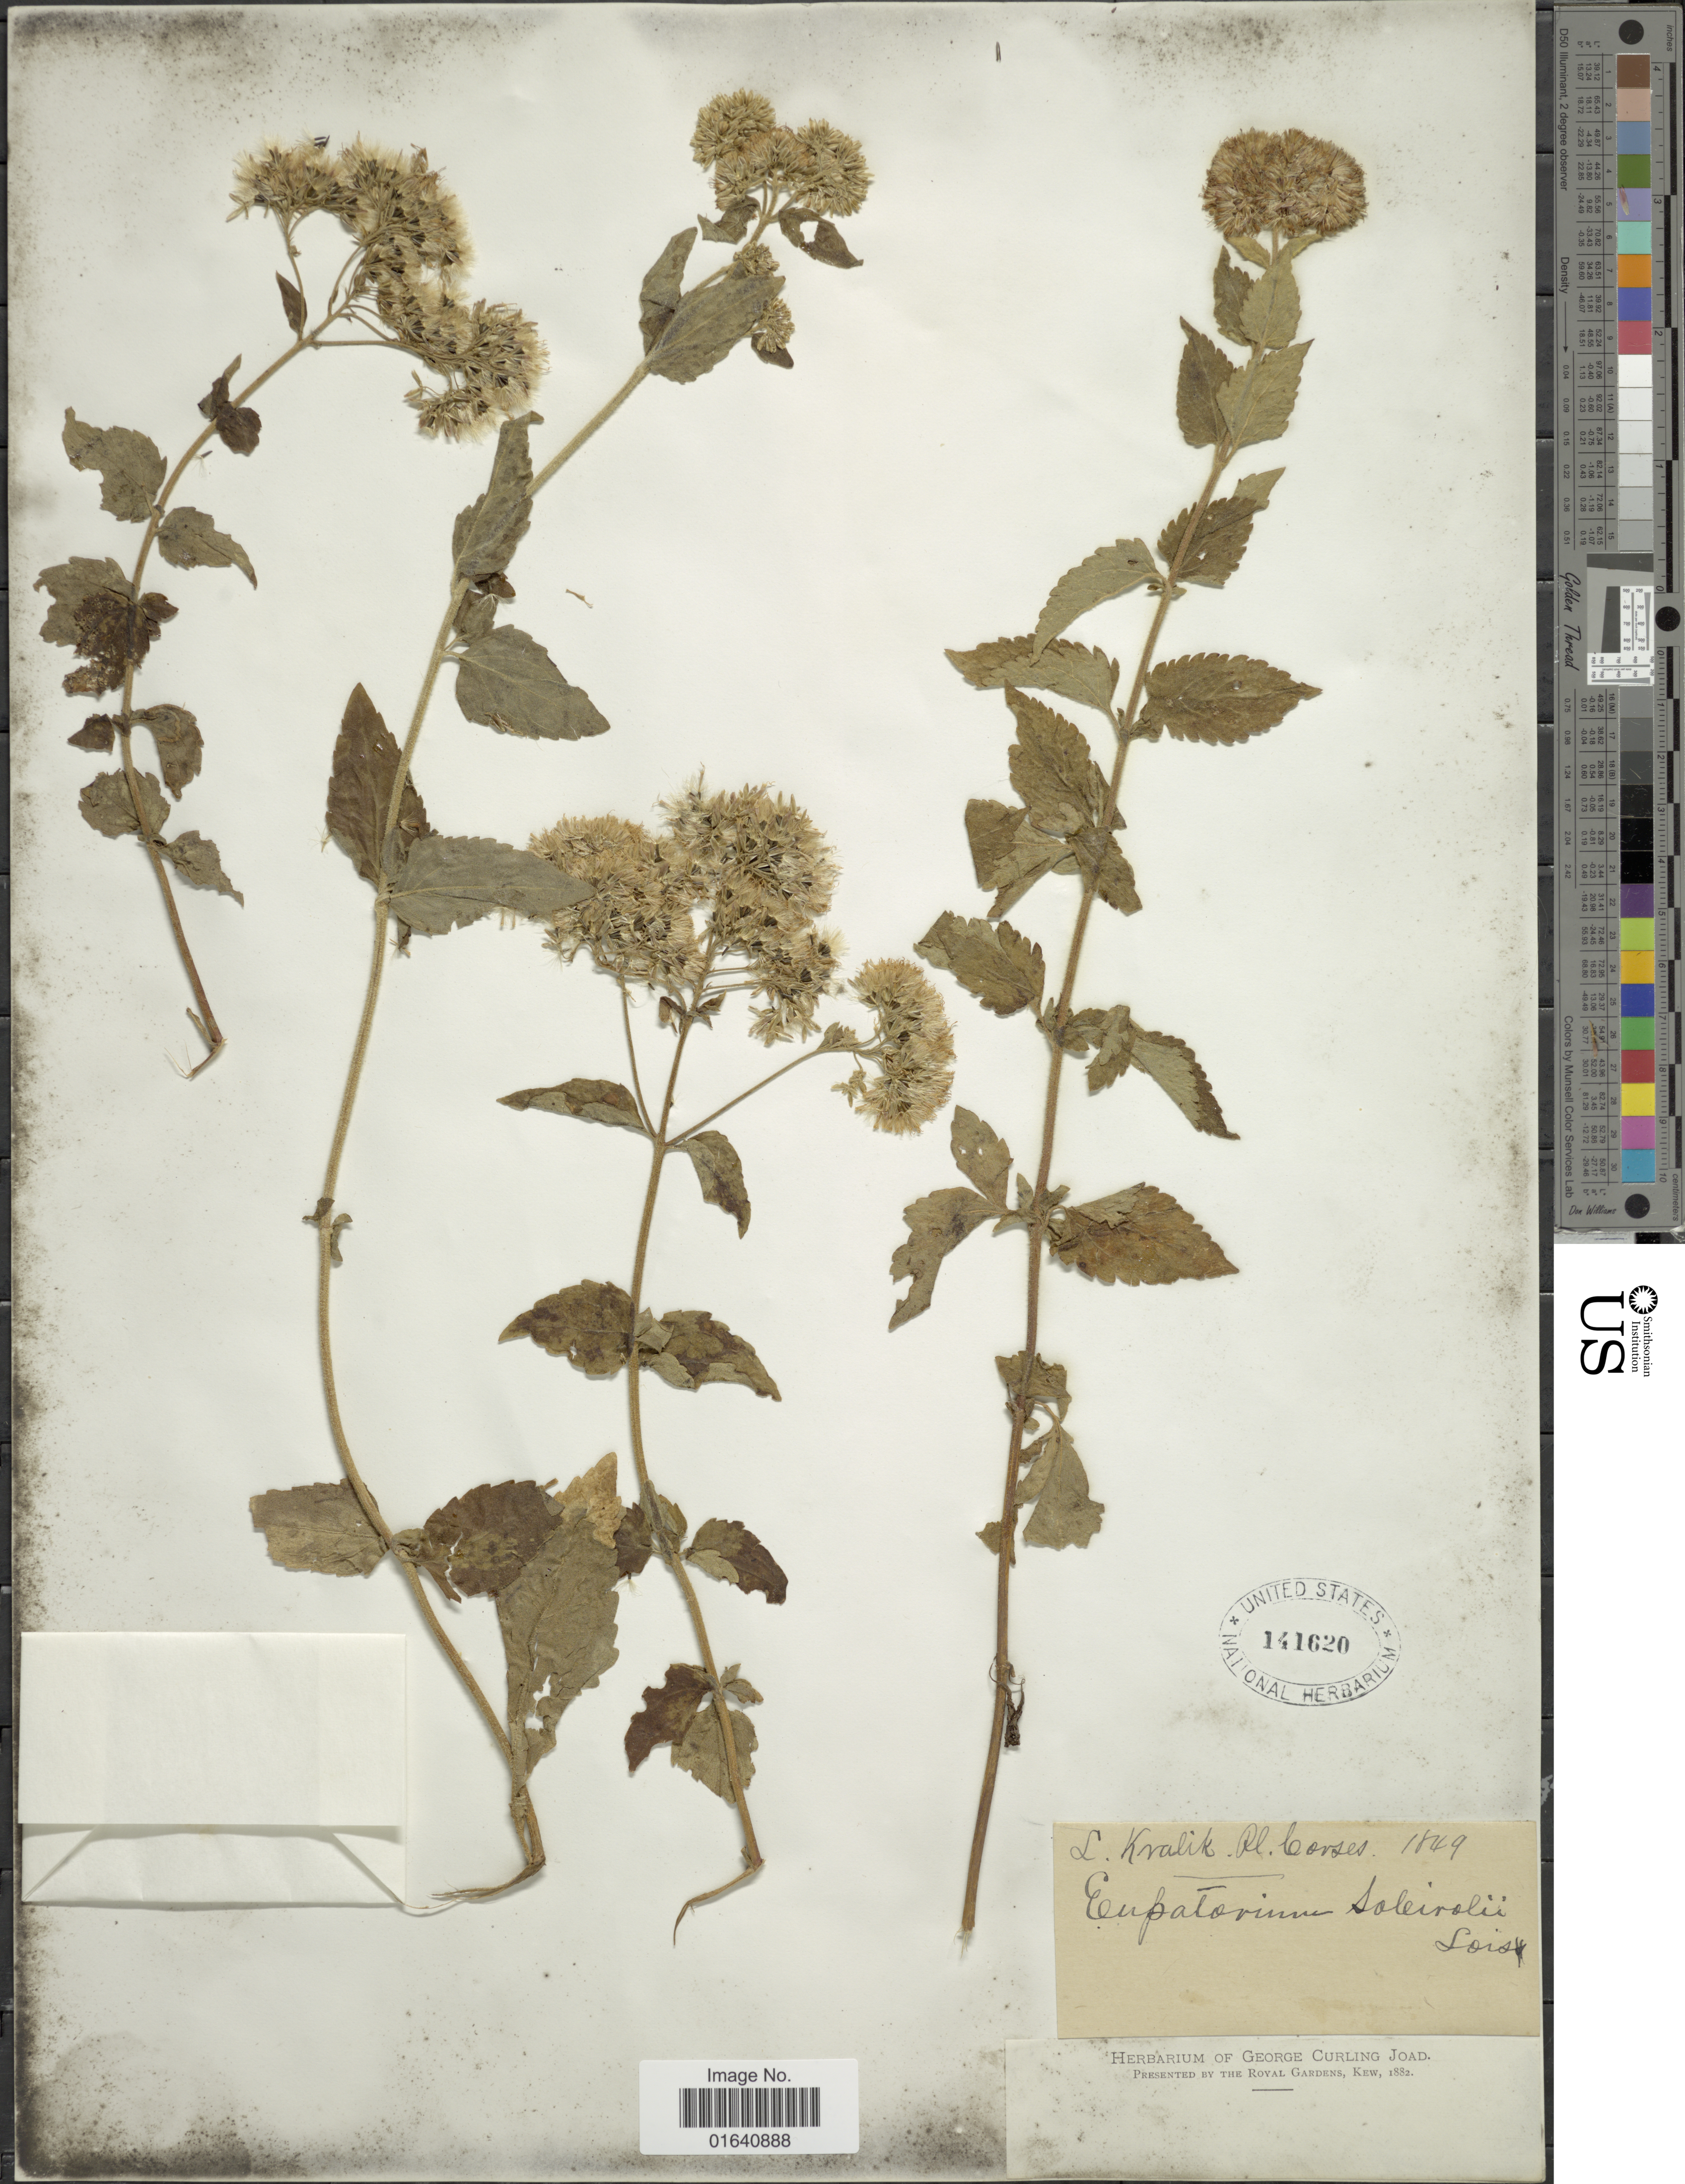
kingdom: Plantae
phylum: Tracheophyta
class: Magnoliopsida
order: Asterales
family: Asteraceae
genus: Eupatorium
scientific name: Eupatorium soleirolii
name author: Loisel.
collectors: L. Kralik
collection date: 1849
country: Italy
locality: Corses [interpreted]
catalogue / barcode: US 141620